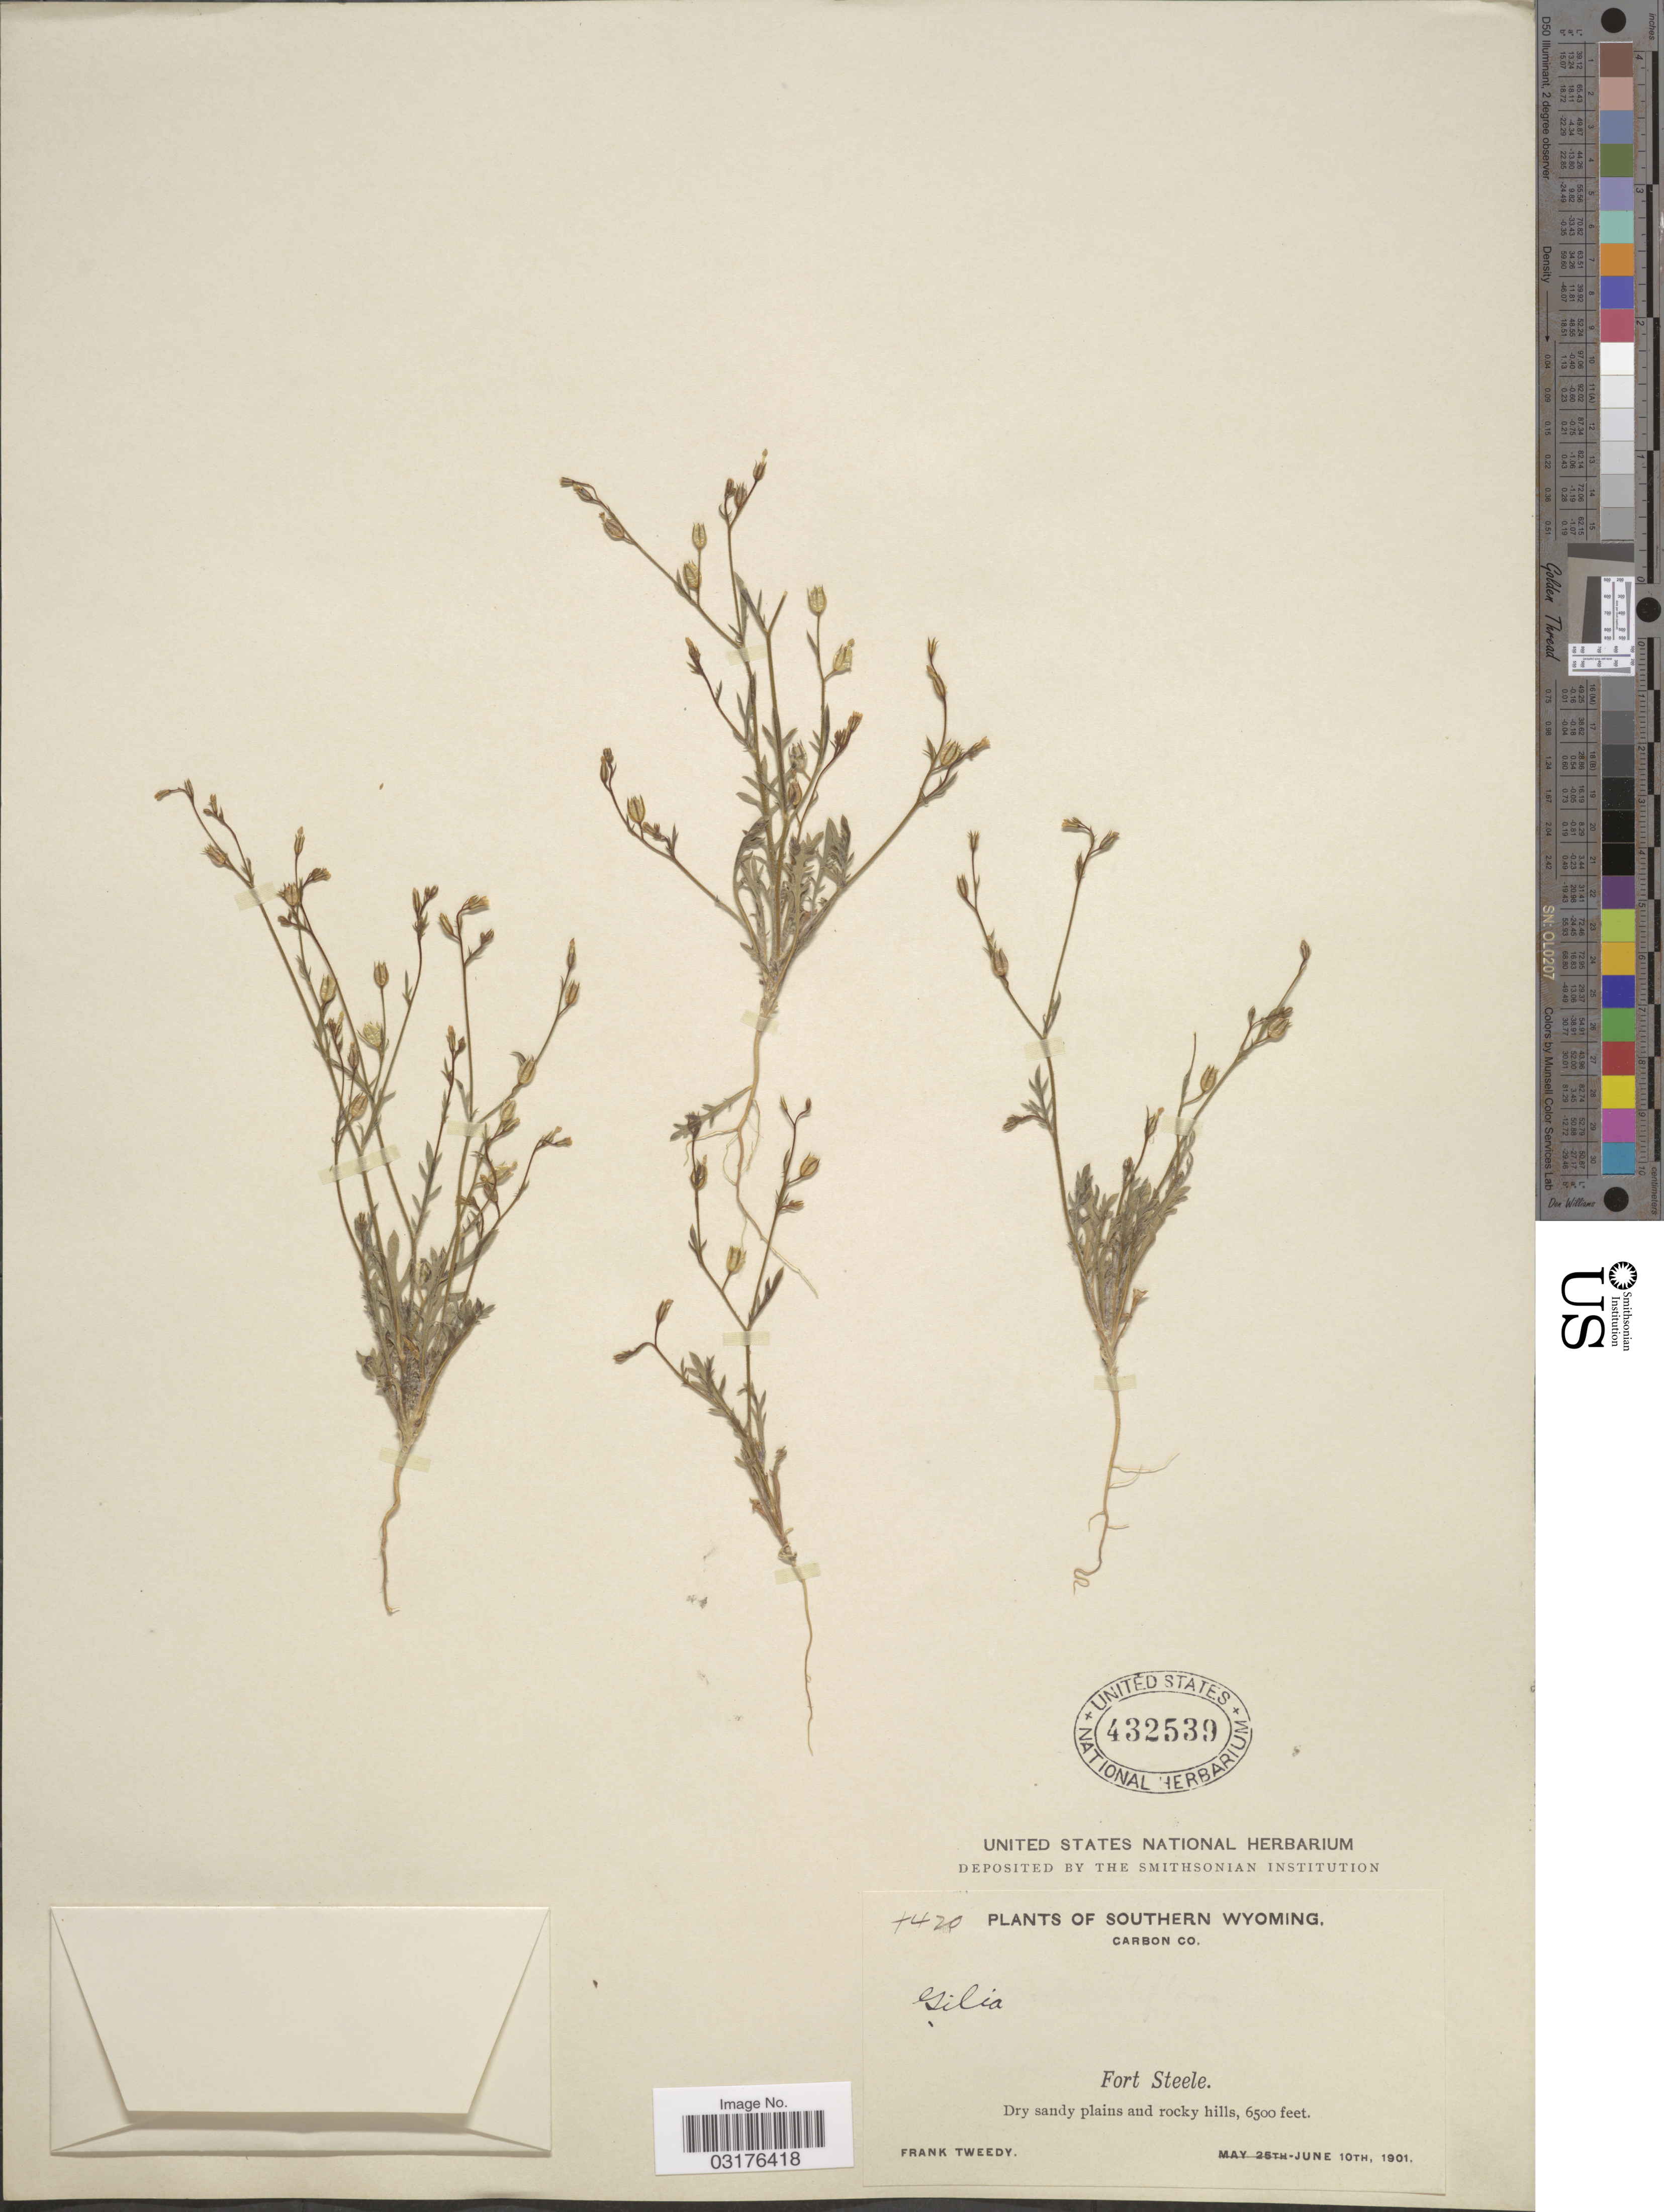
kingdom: Plantae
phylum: Tracheophyta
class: Magnoliopsida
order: Ericales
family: Polemoniaceae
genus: Gilia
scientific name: Gilia tweedyi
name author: Rydb.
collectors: F. Tweedy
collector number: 4420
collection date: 1901-06-10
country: United States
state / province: Wyoming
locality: Southern Wyoming. Carbon Co., Fort Steele. Dry sandy plains and rocky hills.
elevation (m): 1981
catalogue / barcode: US 432539